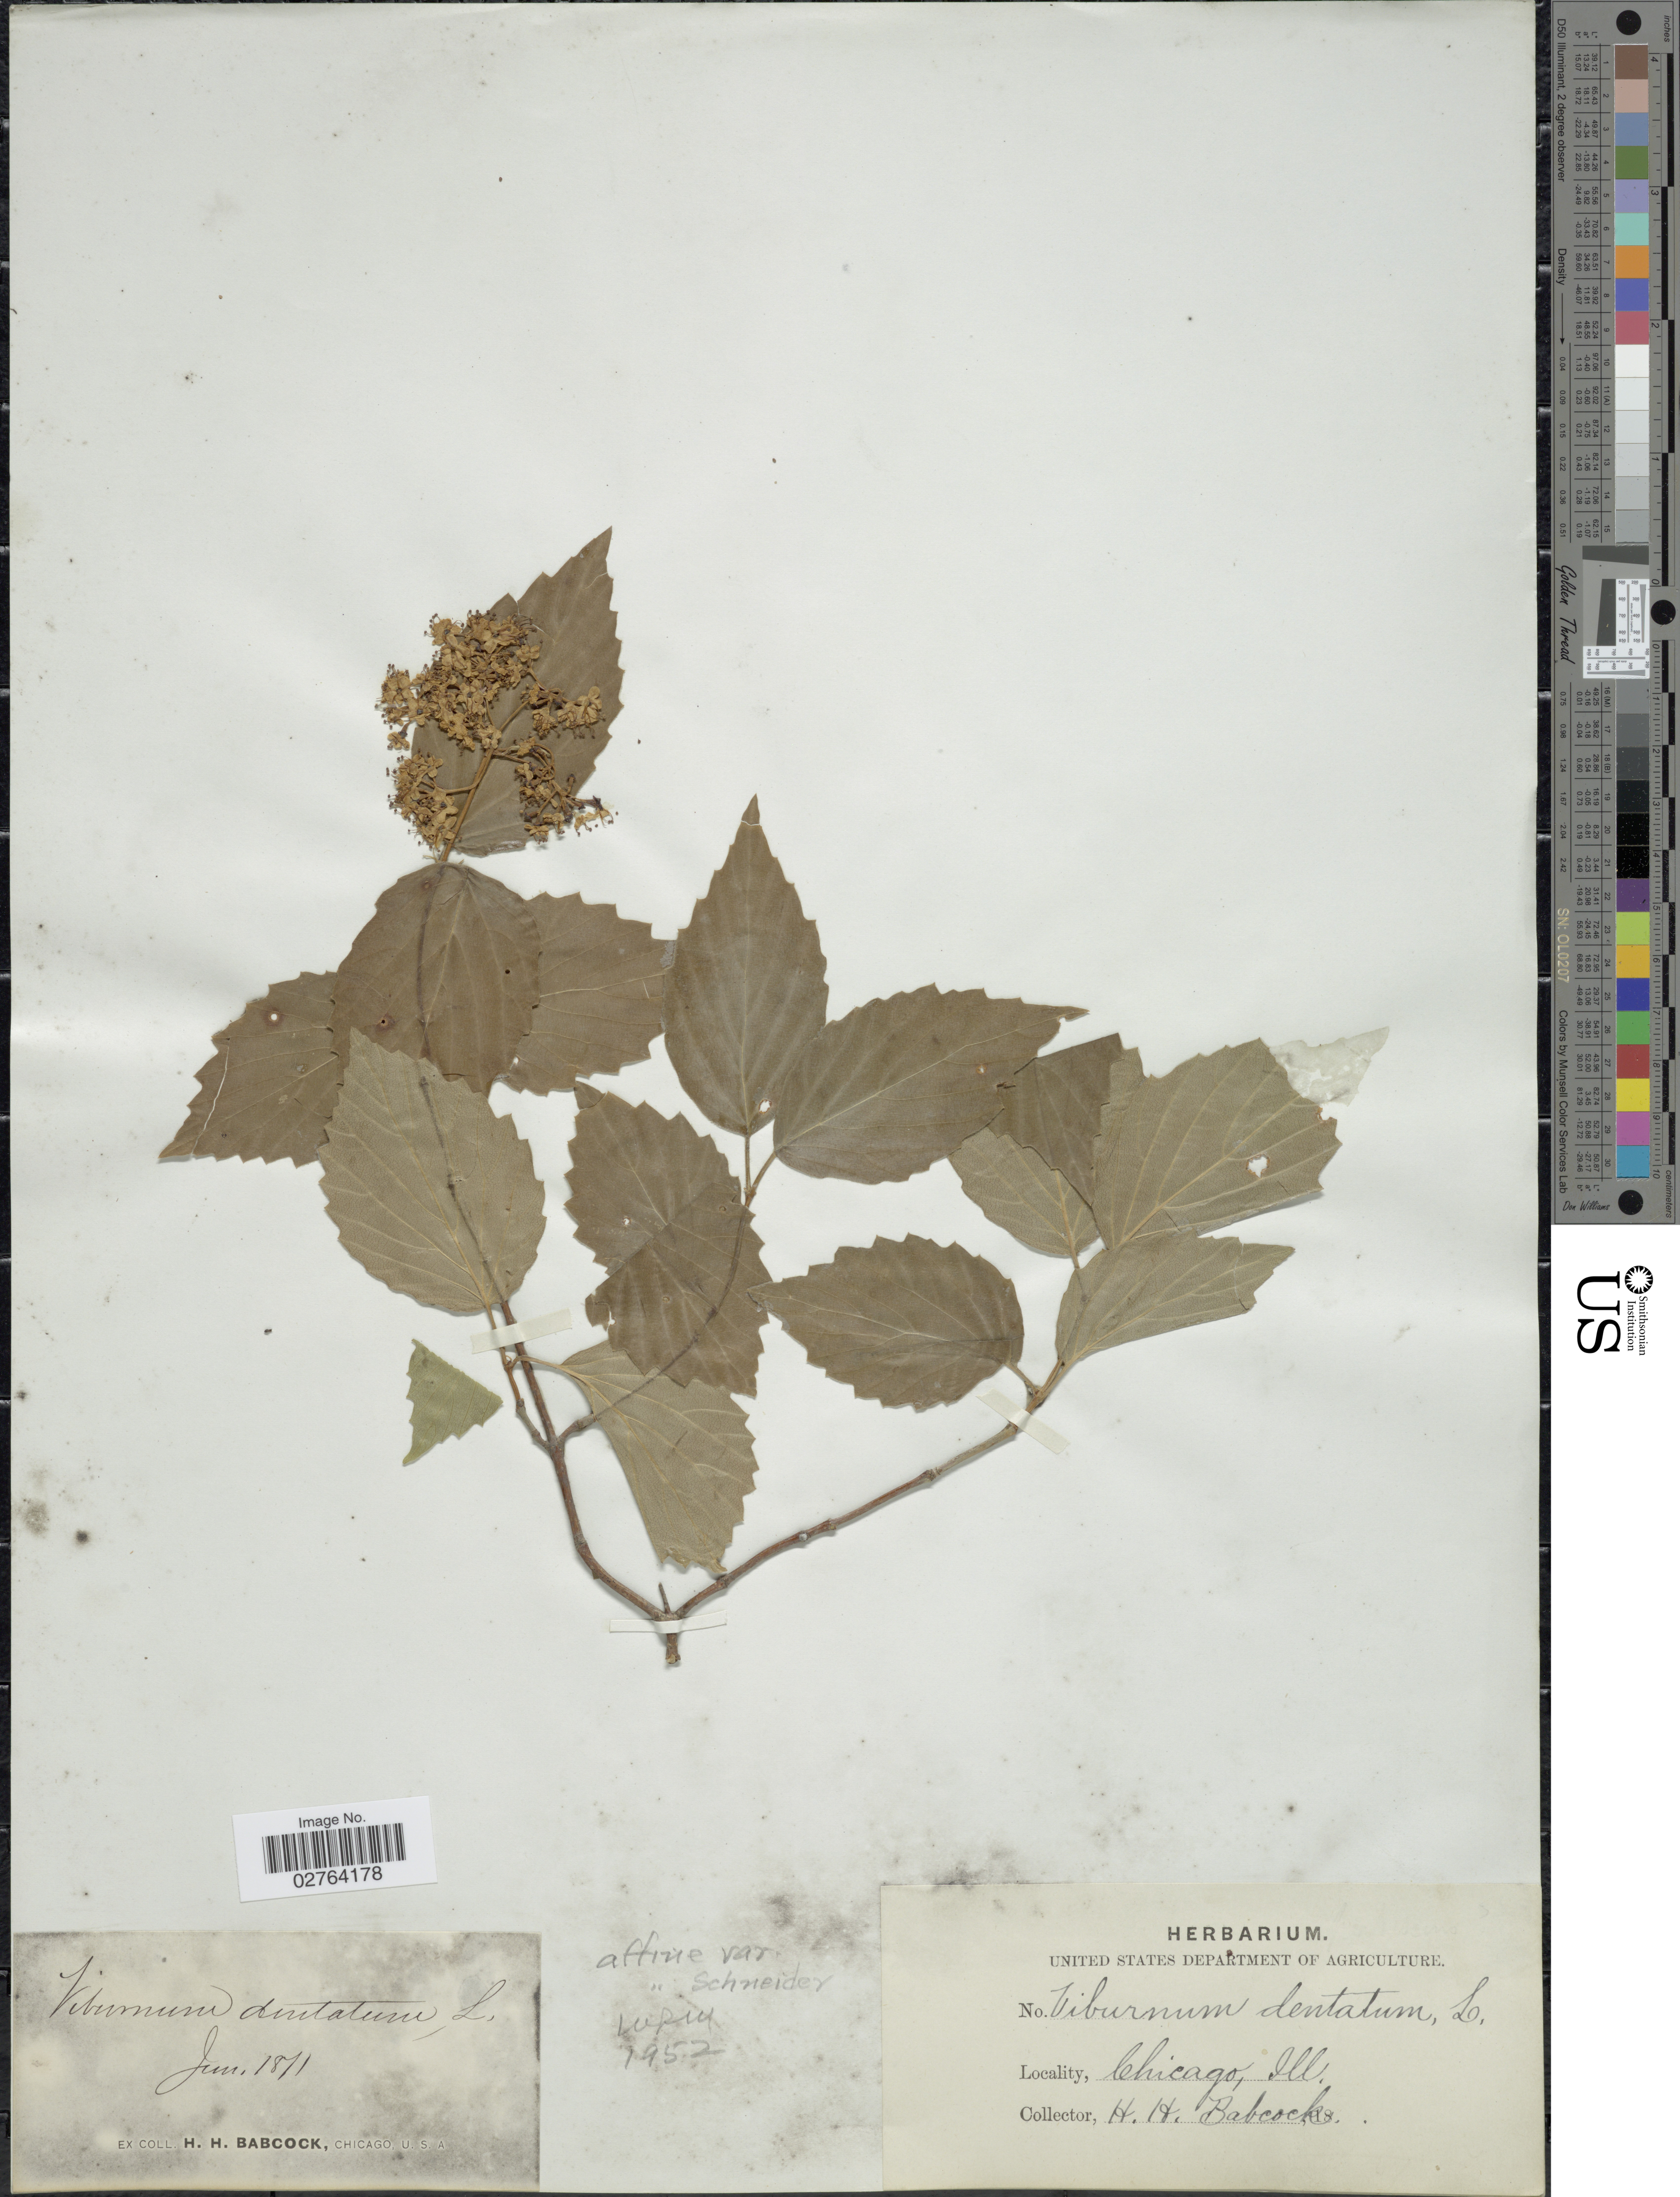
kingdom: Plantae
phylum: Tracheophyta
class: Magnoliopsida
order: Dipsacales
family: Viburnaceae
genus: Viburnum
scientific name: Viburnum rafinesqueanum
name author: Schult.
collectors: H. Babcock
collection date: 1871-06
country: United States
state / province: Illinois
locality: Chicago.